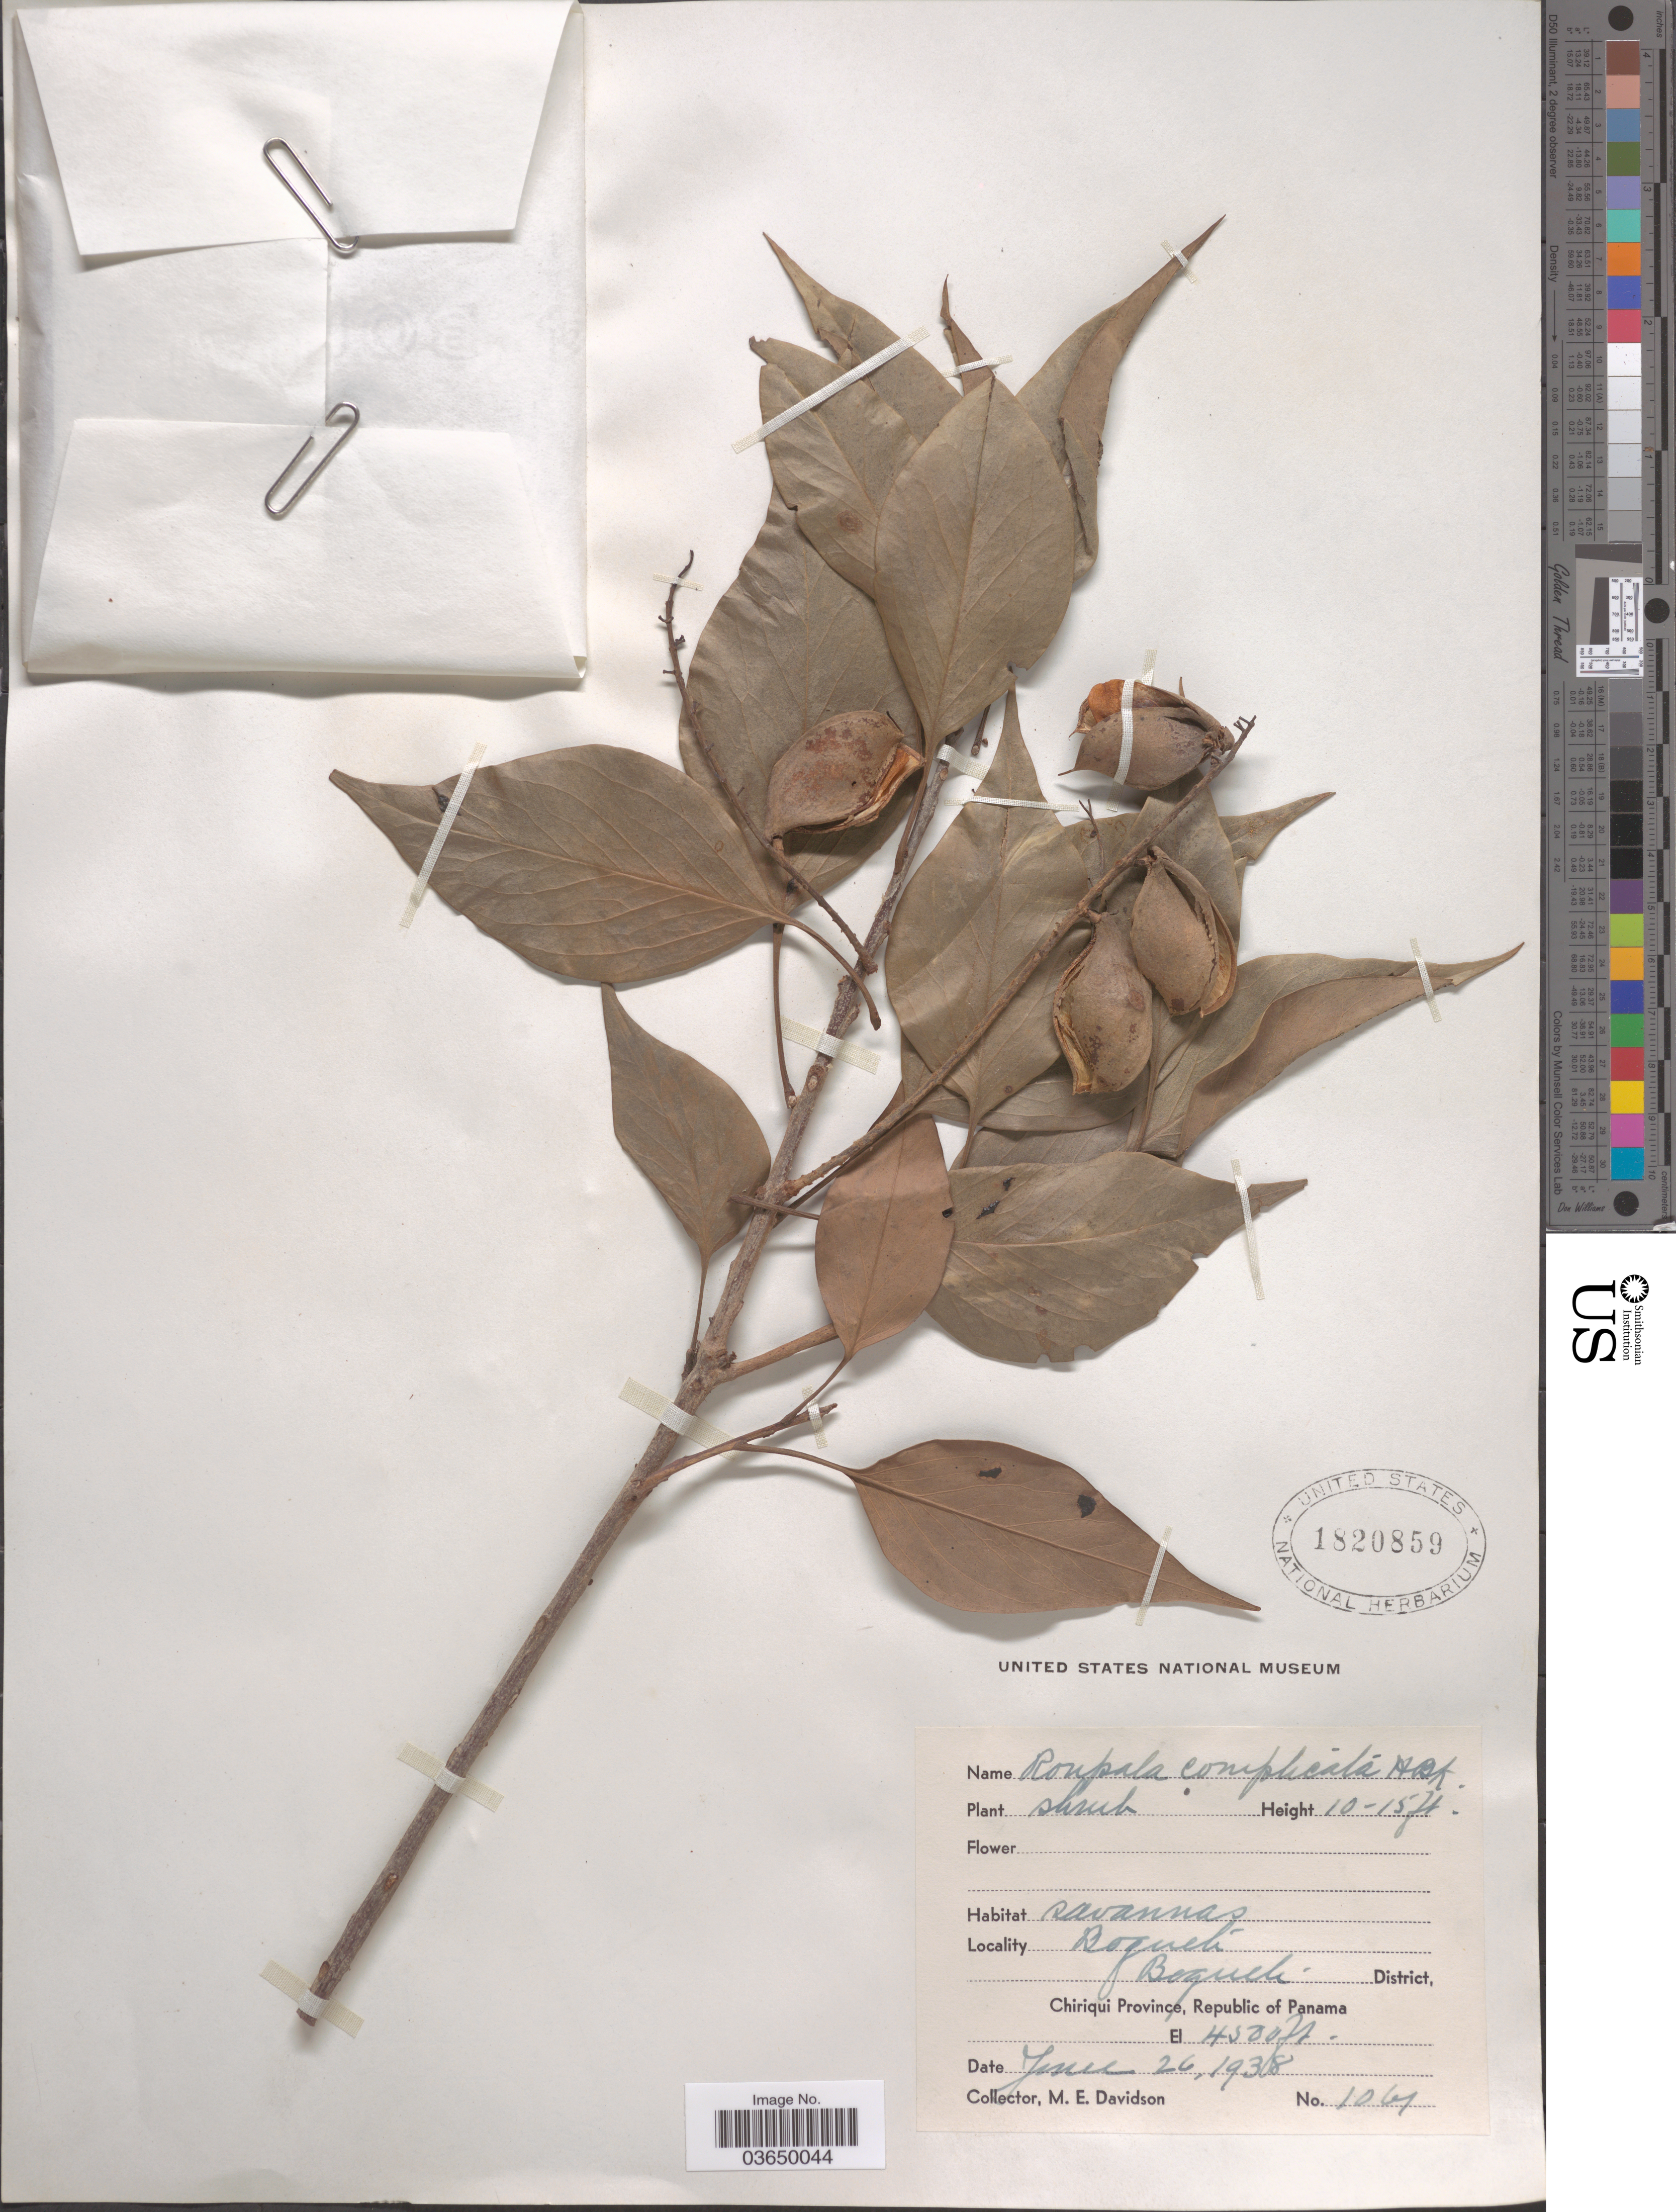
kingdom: Plantae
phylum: Tracheophyta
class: Magnoliopsida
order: Proteales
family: Proteaceae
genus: Roupala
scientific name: Roupala montana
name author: Aubl.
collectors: M. E. Davidson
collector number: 1061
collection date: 1938-06-26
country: Panama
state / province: Chiriqui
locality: Boquete, Boquete District.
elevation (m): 1372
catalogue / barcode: US 1820859